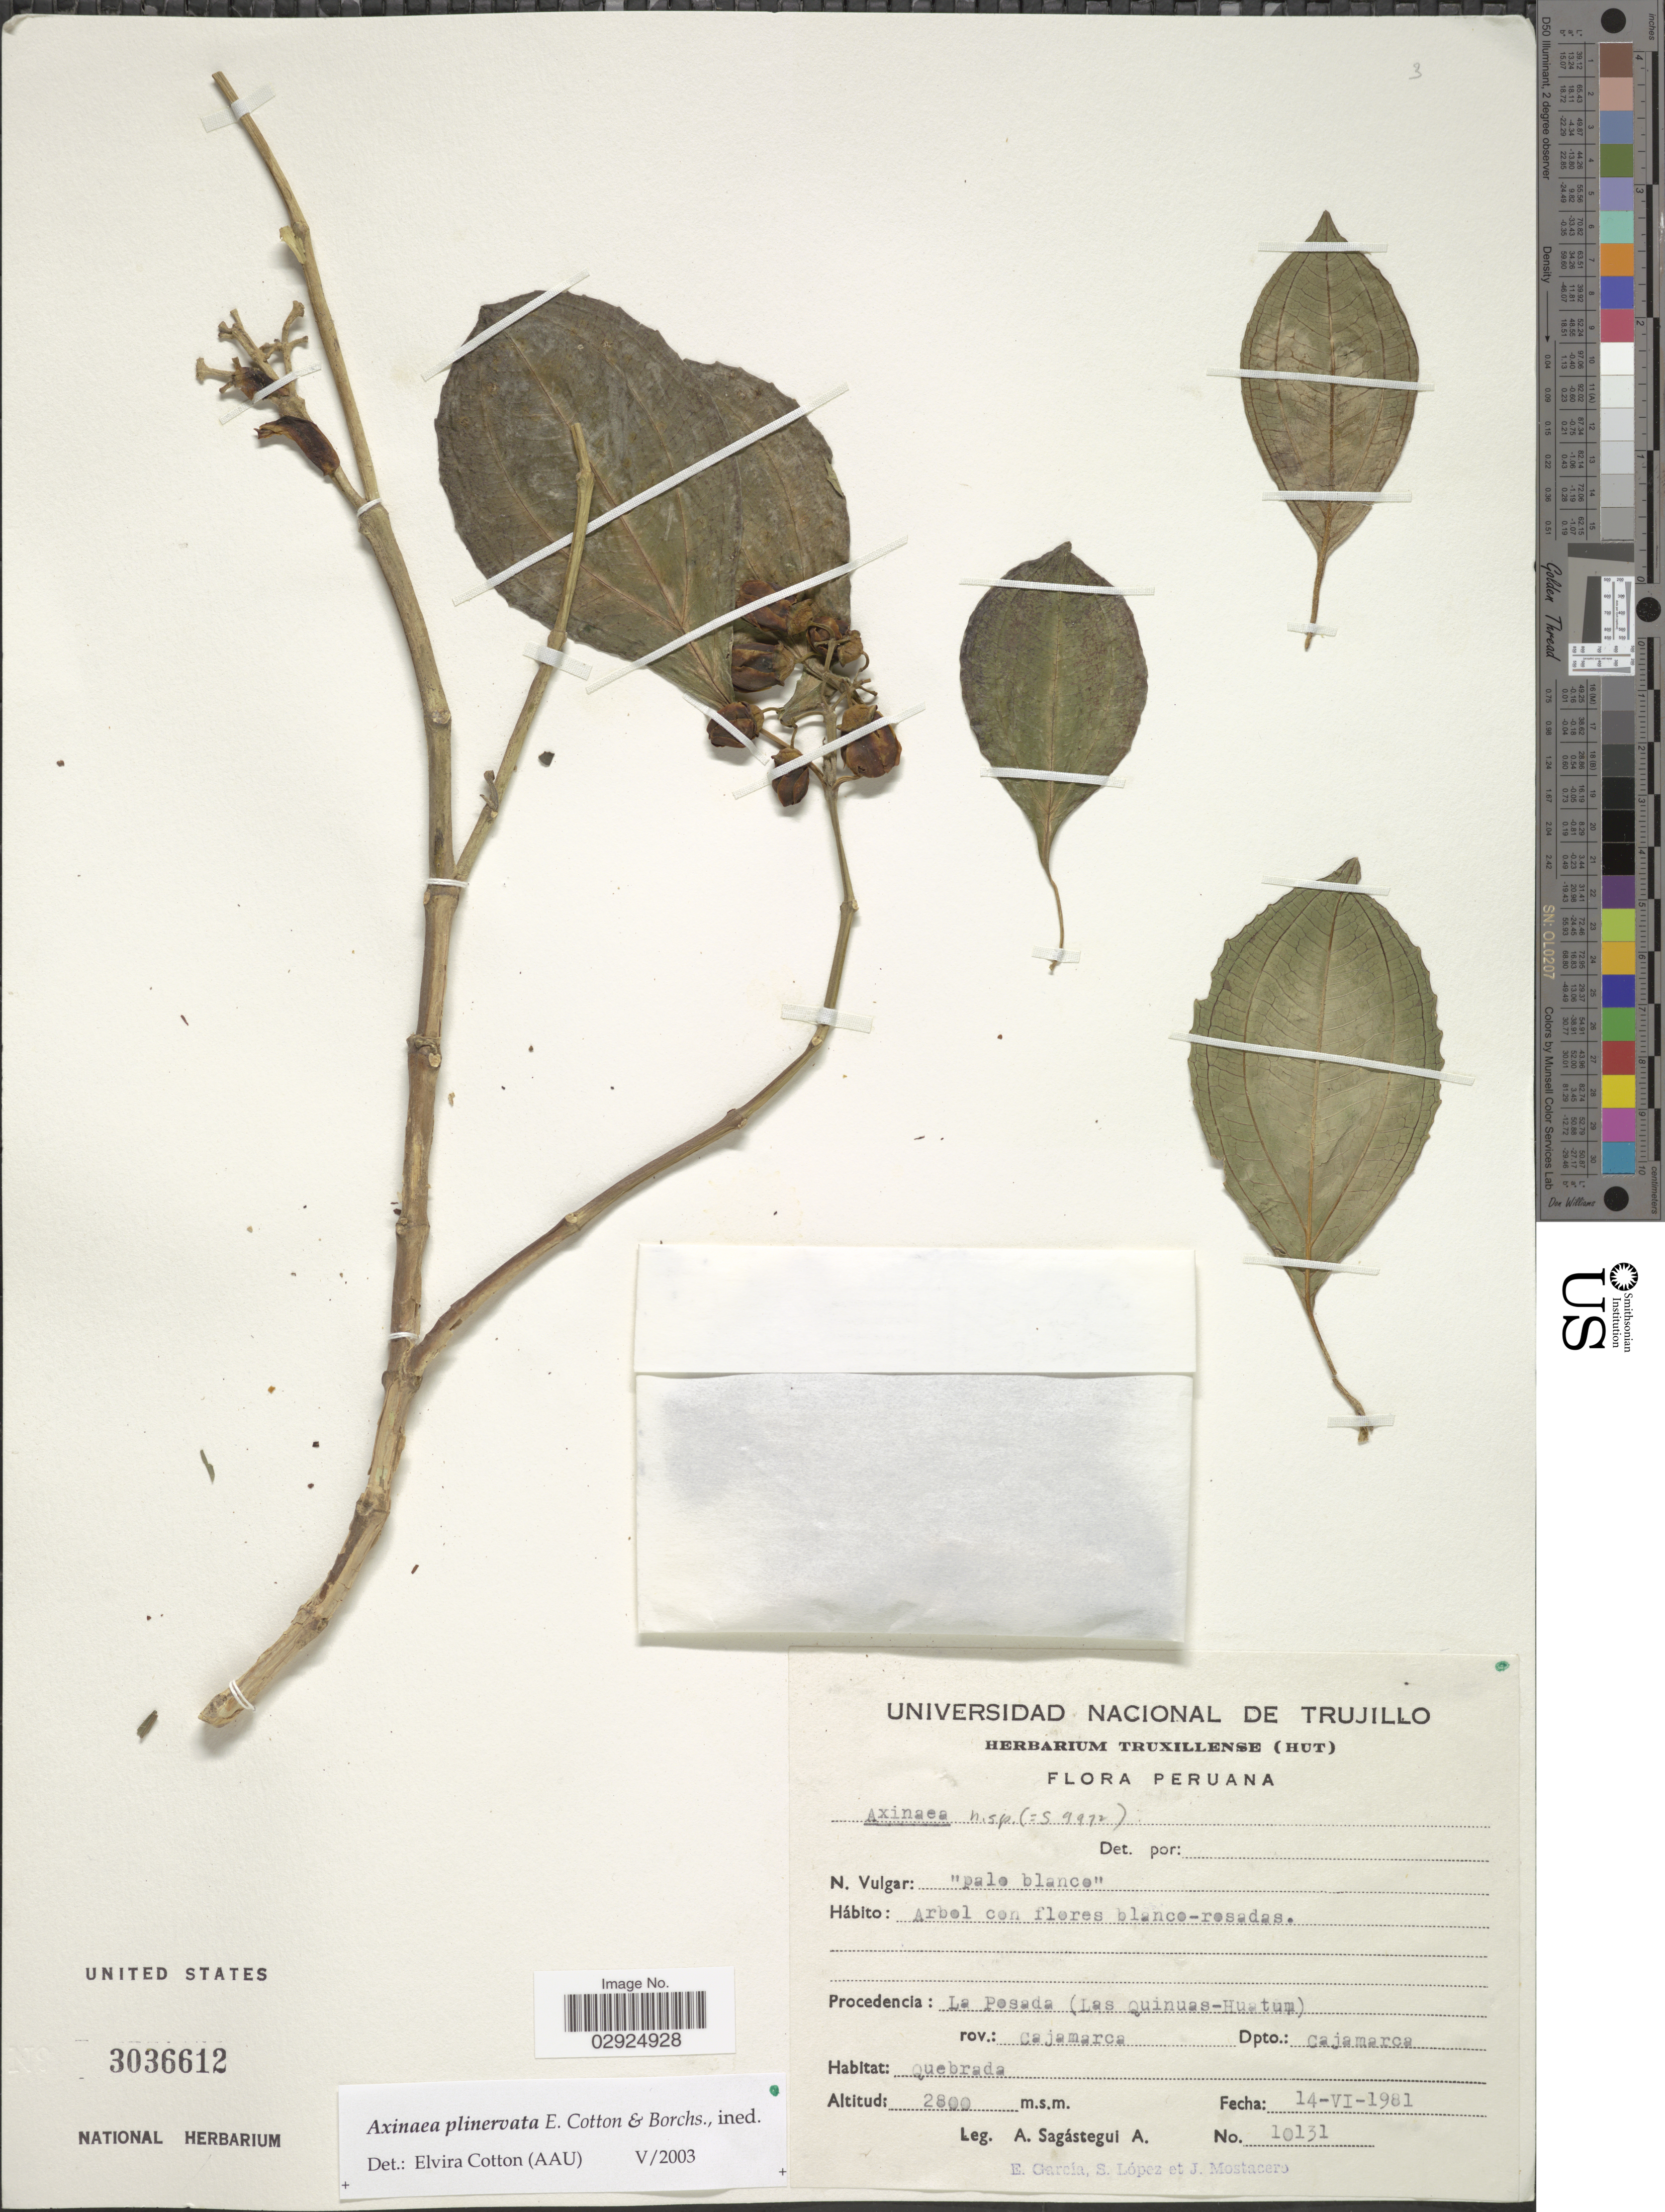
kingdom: Plantae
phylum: Tracheophyta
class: Magnoliopsida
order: Myrtales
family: Melastomataceae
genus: Axinaea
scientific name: Axinaea plinervata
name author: E. Cotton & Borchs.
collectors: A. Sagástegui A., E. García, S. Lopez & J. Mostacero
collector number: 10131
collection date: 1981-06-14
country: Peru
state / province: Cajamarca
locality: Procedencia: La Posada (Las Quinuas-Huatum), Prov.: Cajamarca, Dpto.: Cajamarca.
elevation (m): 2800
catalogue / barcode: US 3036612